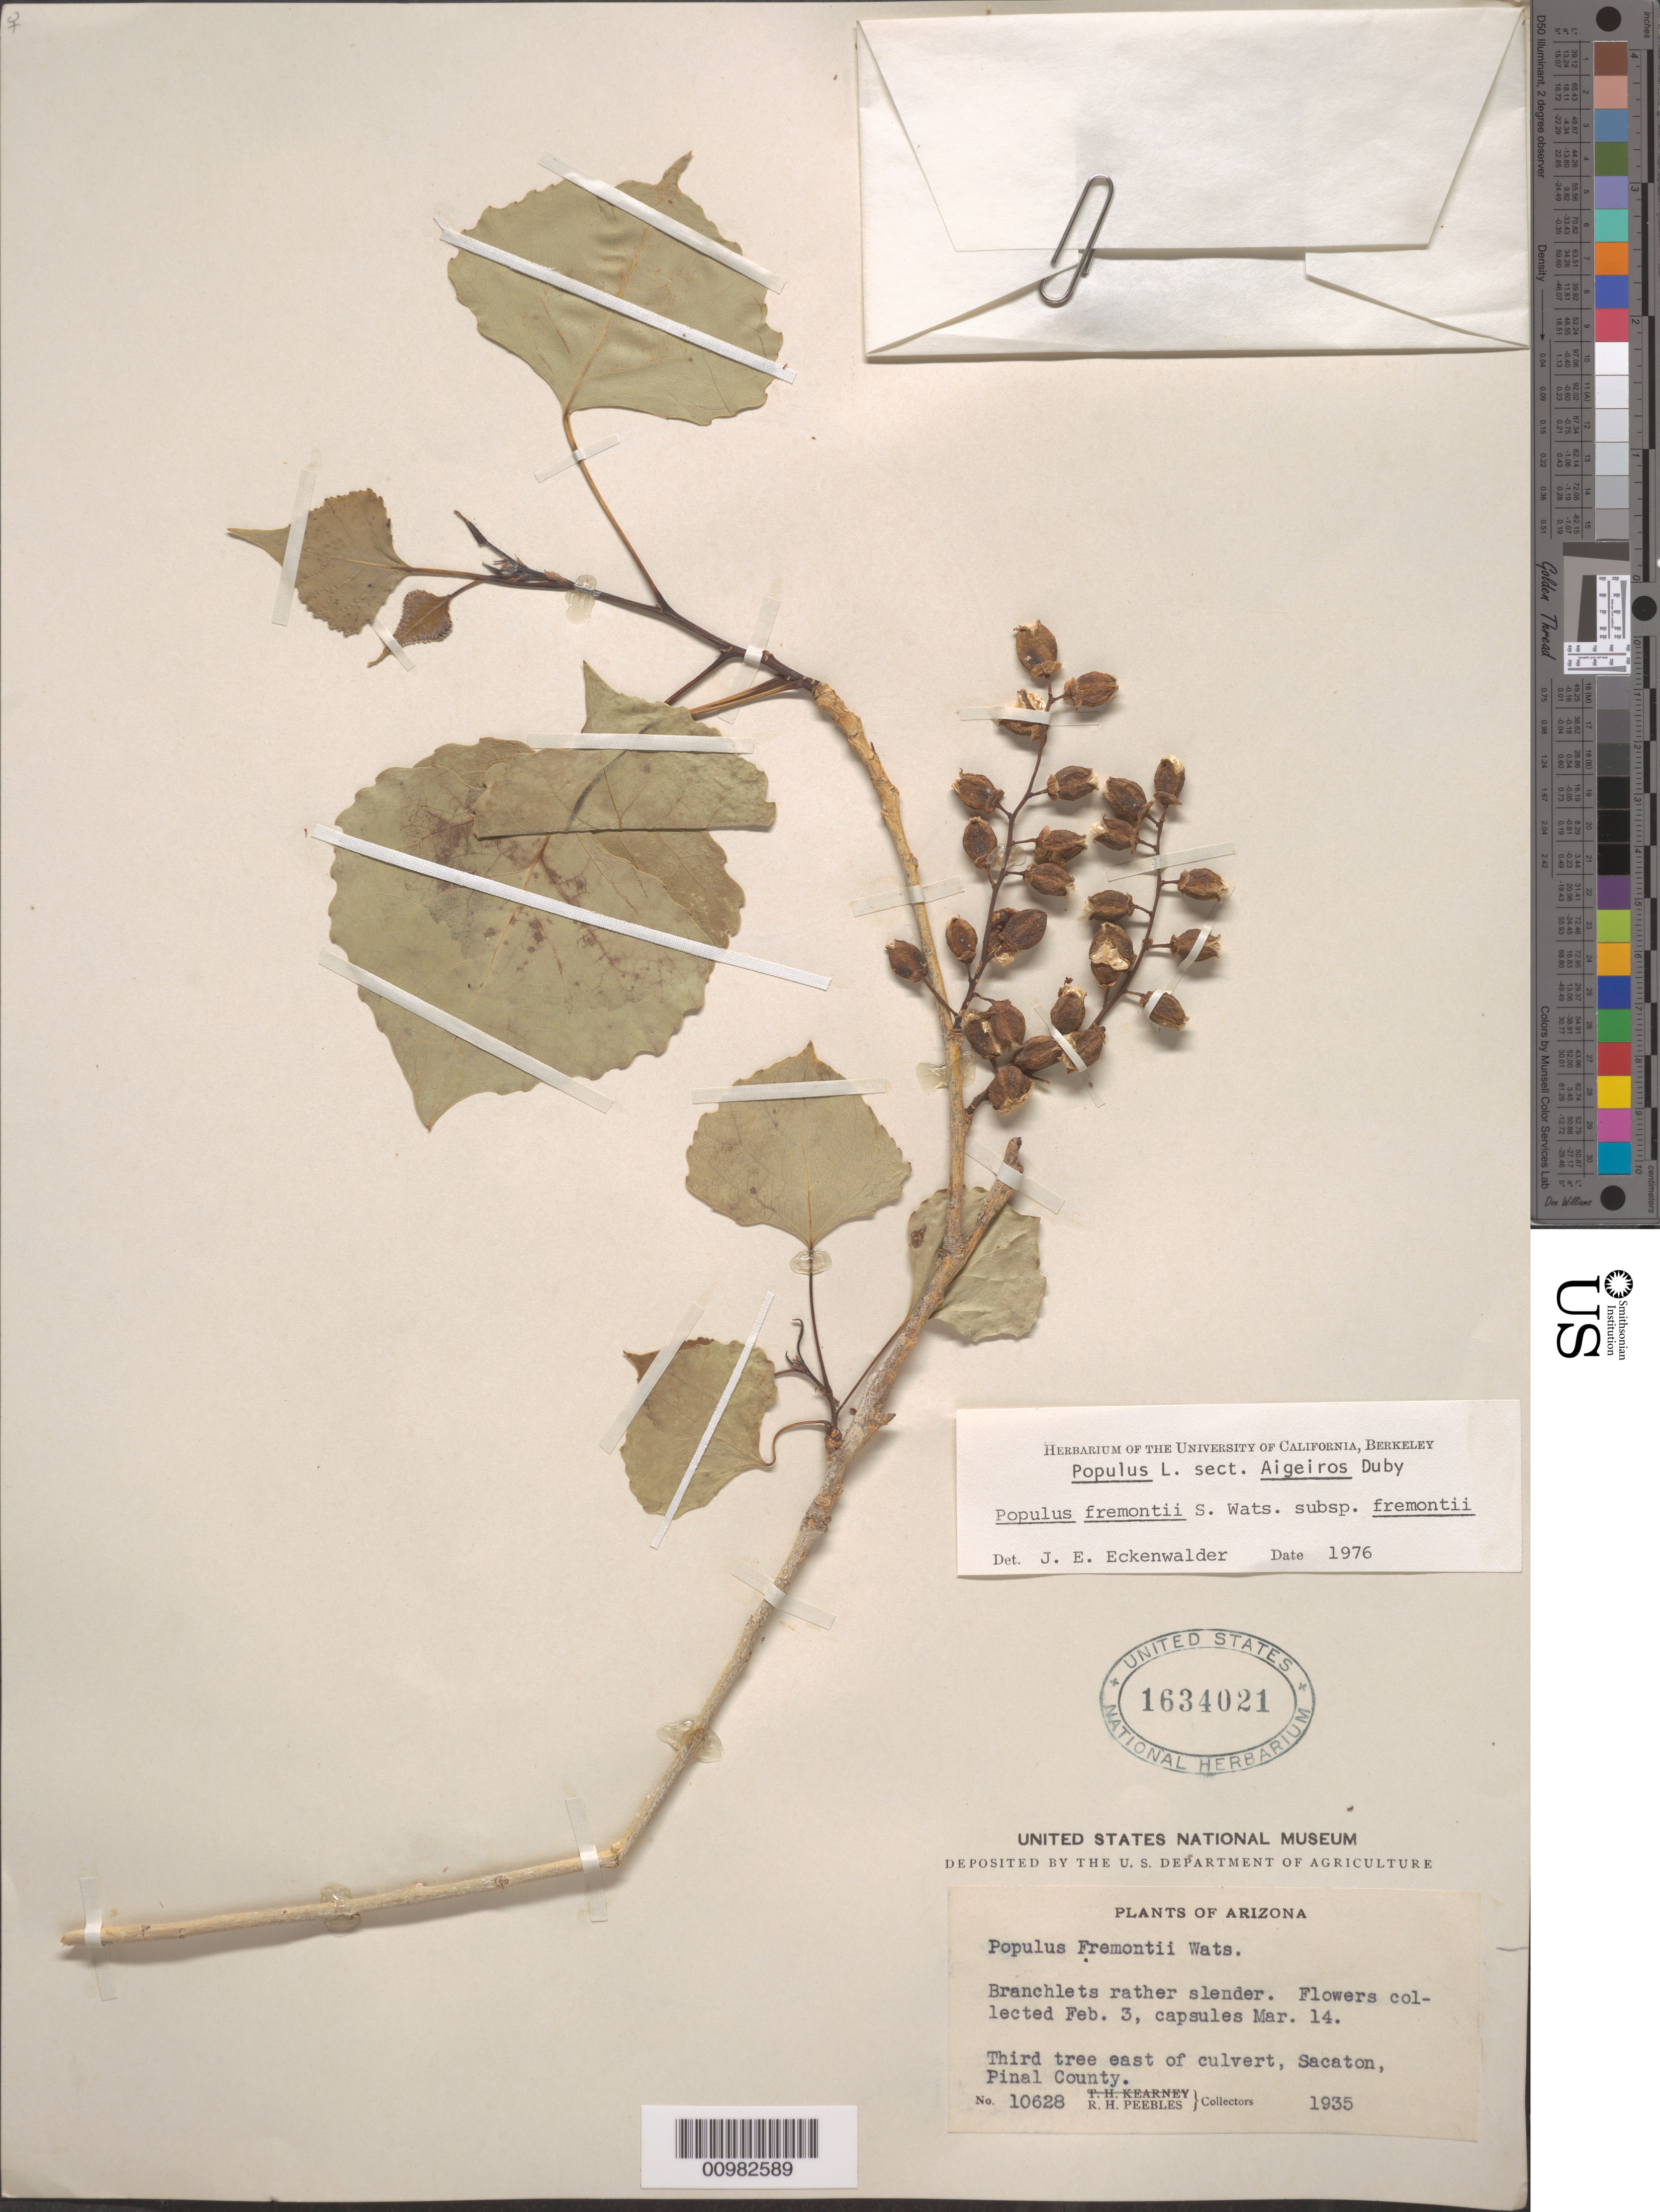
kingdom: Plantae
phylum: Tracheophyta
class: Magnoliopsida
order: Malpighiales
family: Salicaceae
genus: Populus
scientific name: Populus fremontii subsp. fremontii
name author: S. Watson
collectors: R. H. Peebles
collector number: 10628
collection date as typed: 1935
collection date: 1935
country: United States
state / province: Arizona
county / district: Pinal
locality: Third tree east of culvert, Sacaton.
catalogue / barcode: US 1634021